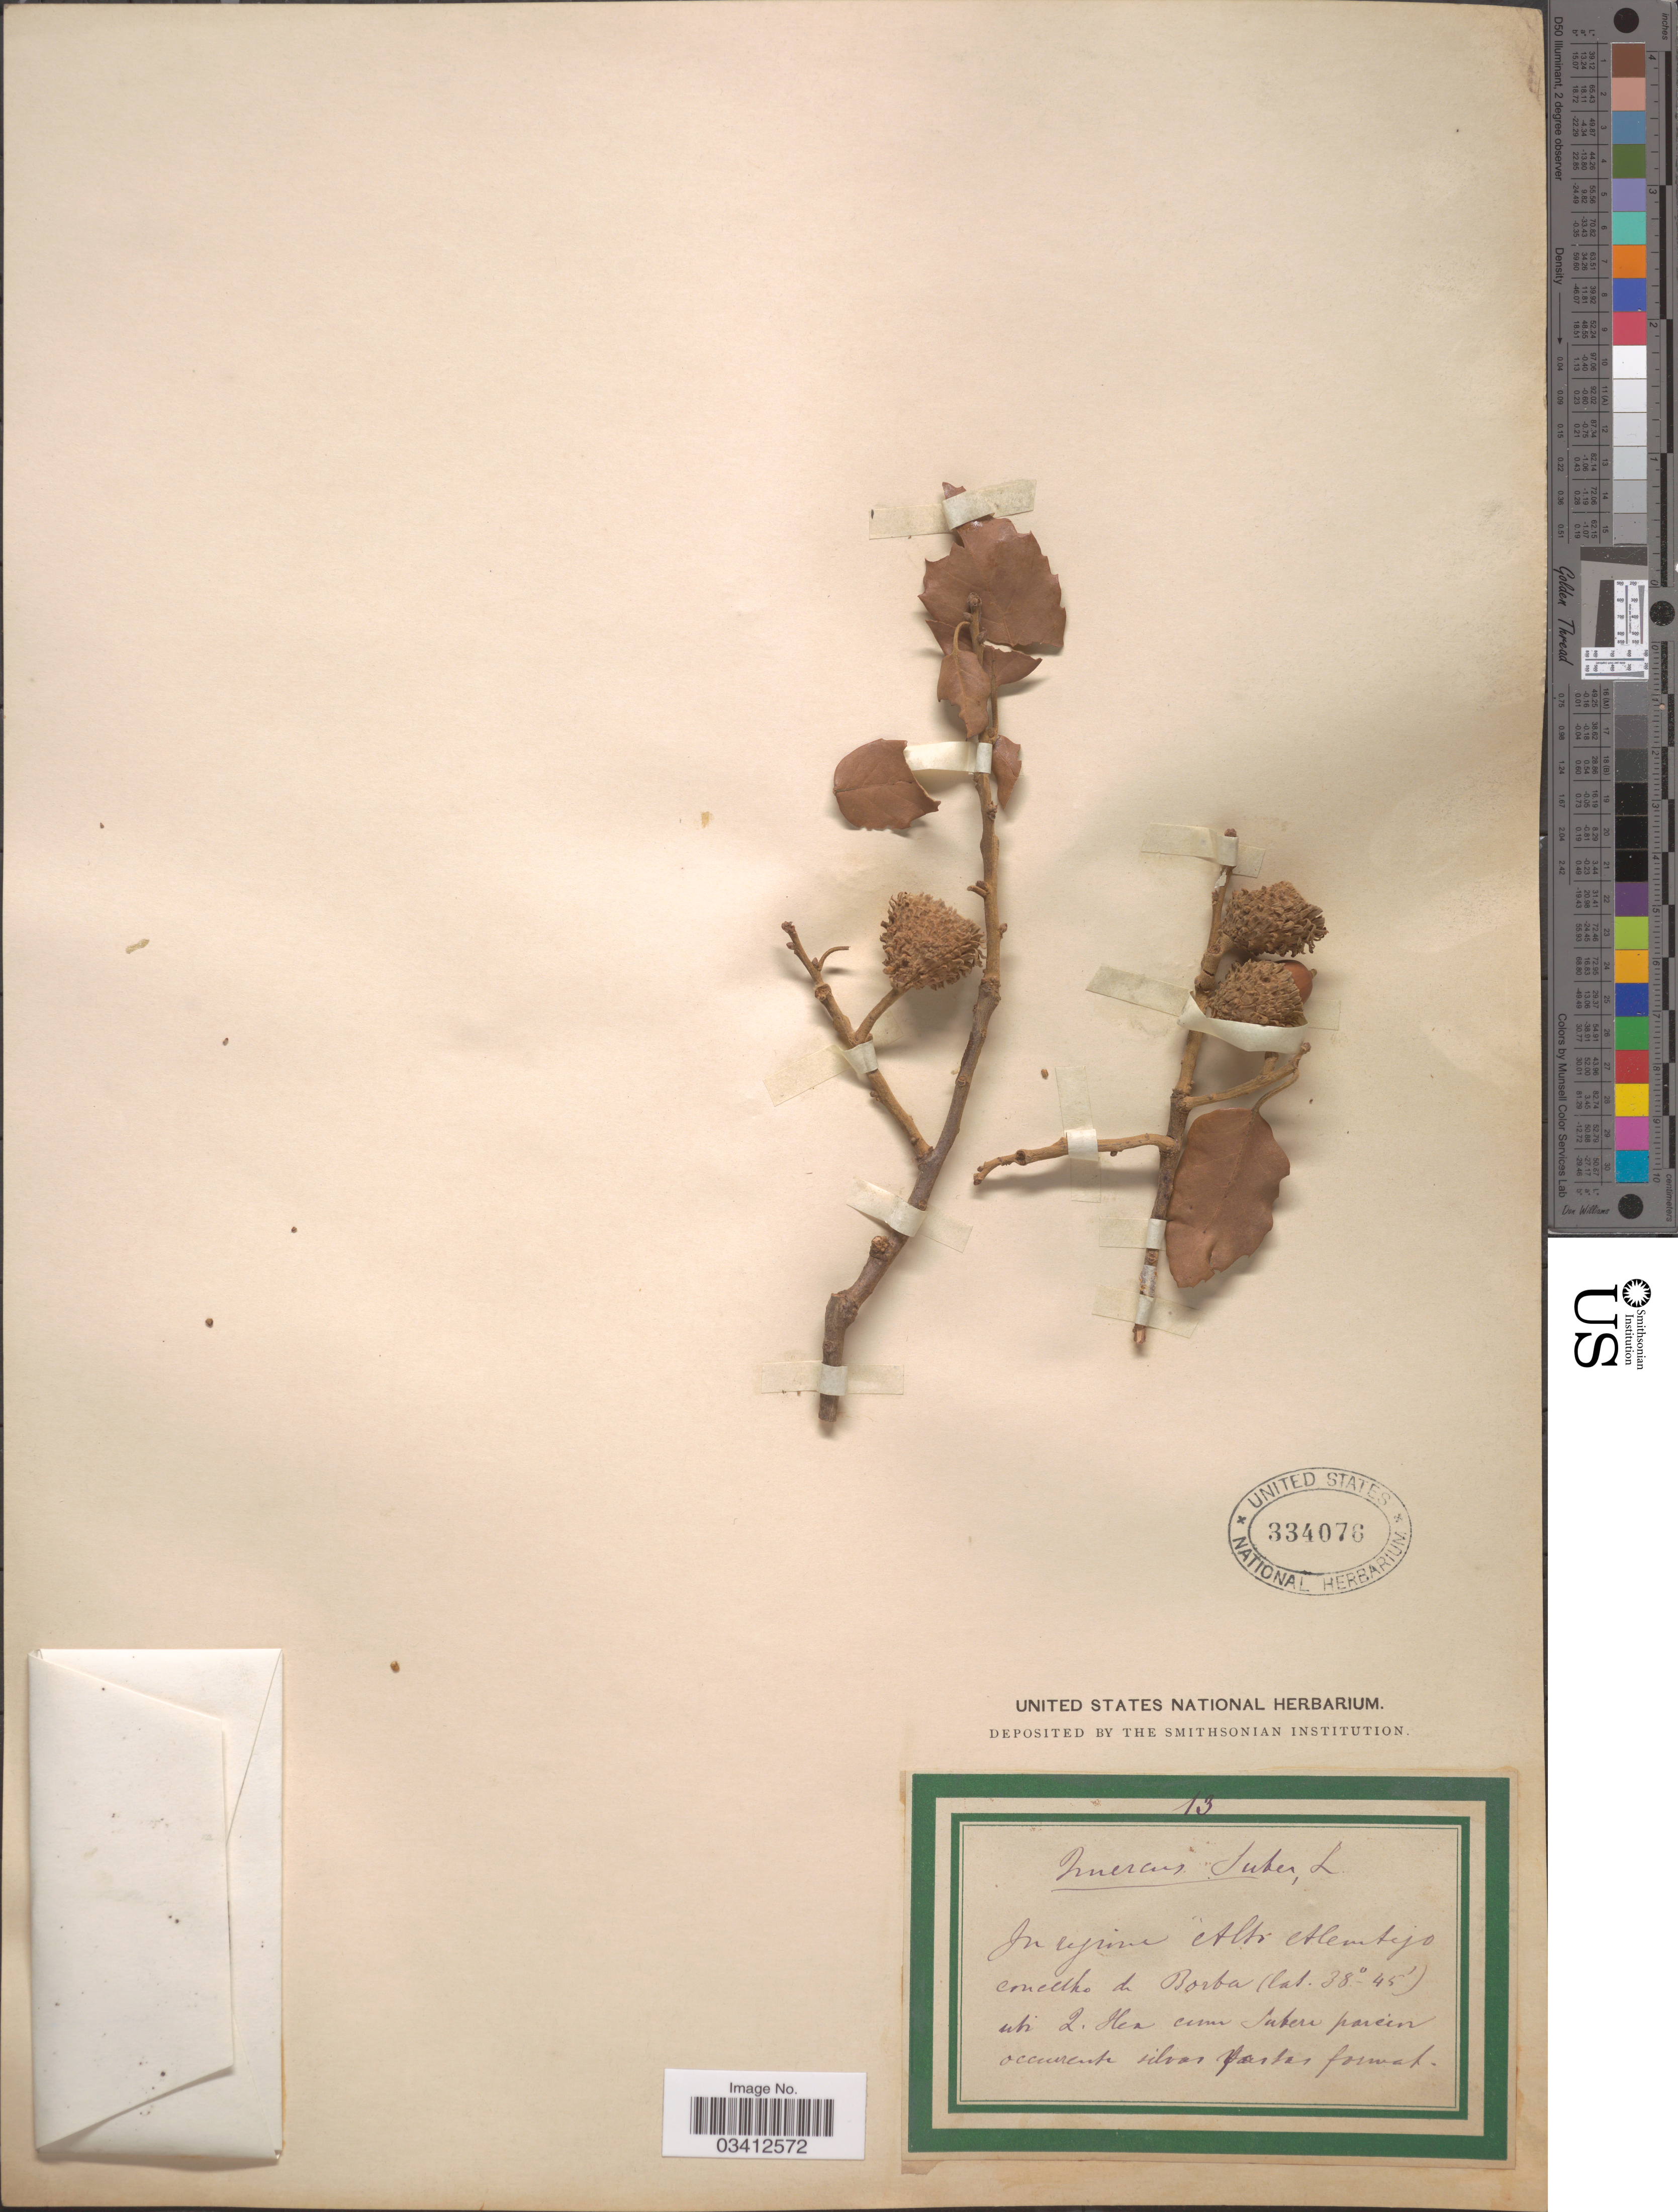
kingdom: Plantae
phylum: Tracheophyta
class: Magnoliopsida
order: Fagales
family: Fagaceae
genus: Quercus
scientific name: Quercus suber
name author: L.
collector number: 13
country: Portugal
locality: In regione Alto Alemtejo conellho [interpreted] de Borba.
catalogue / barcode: US 334076